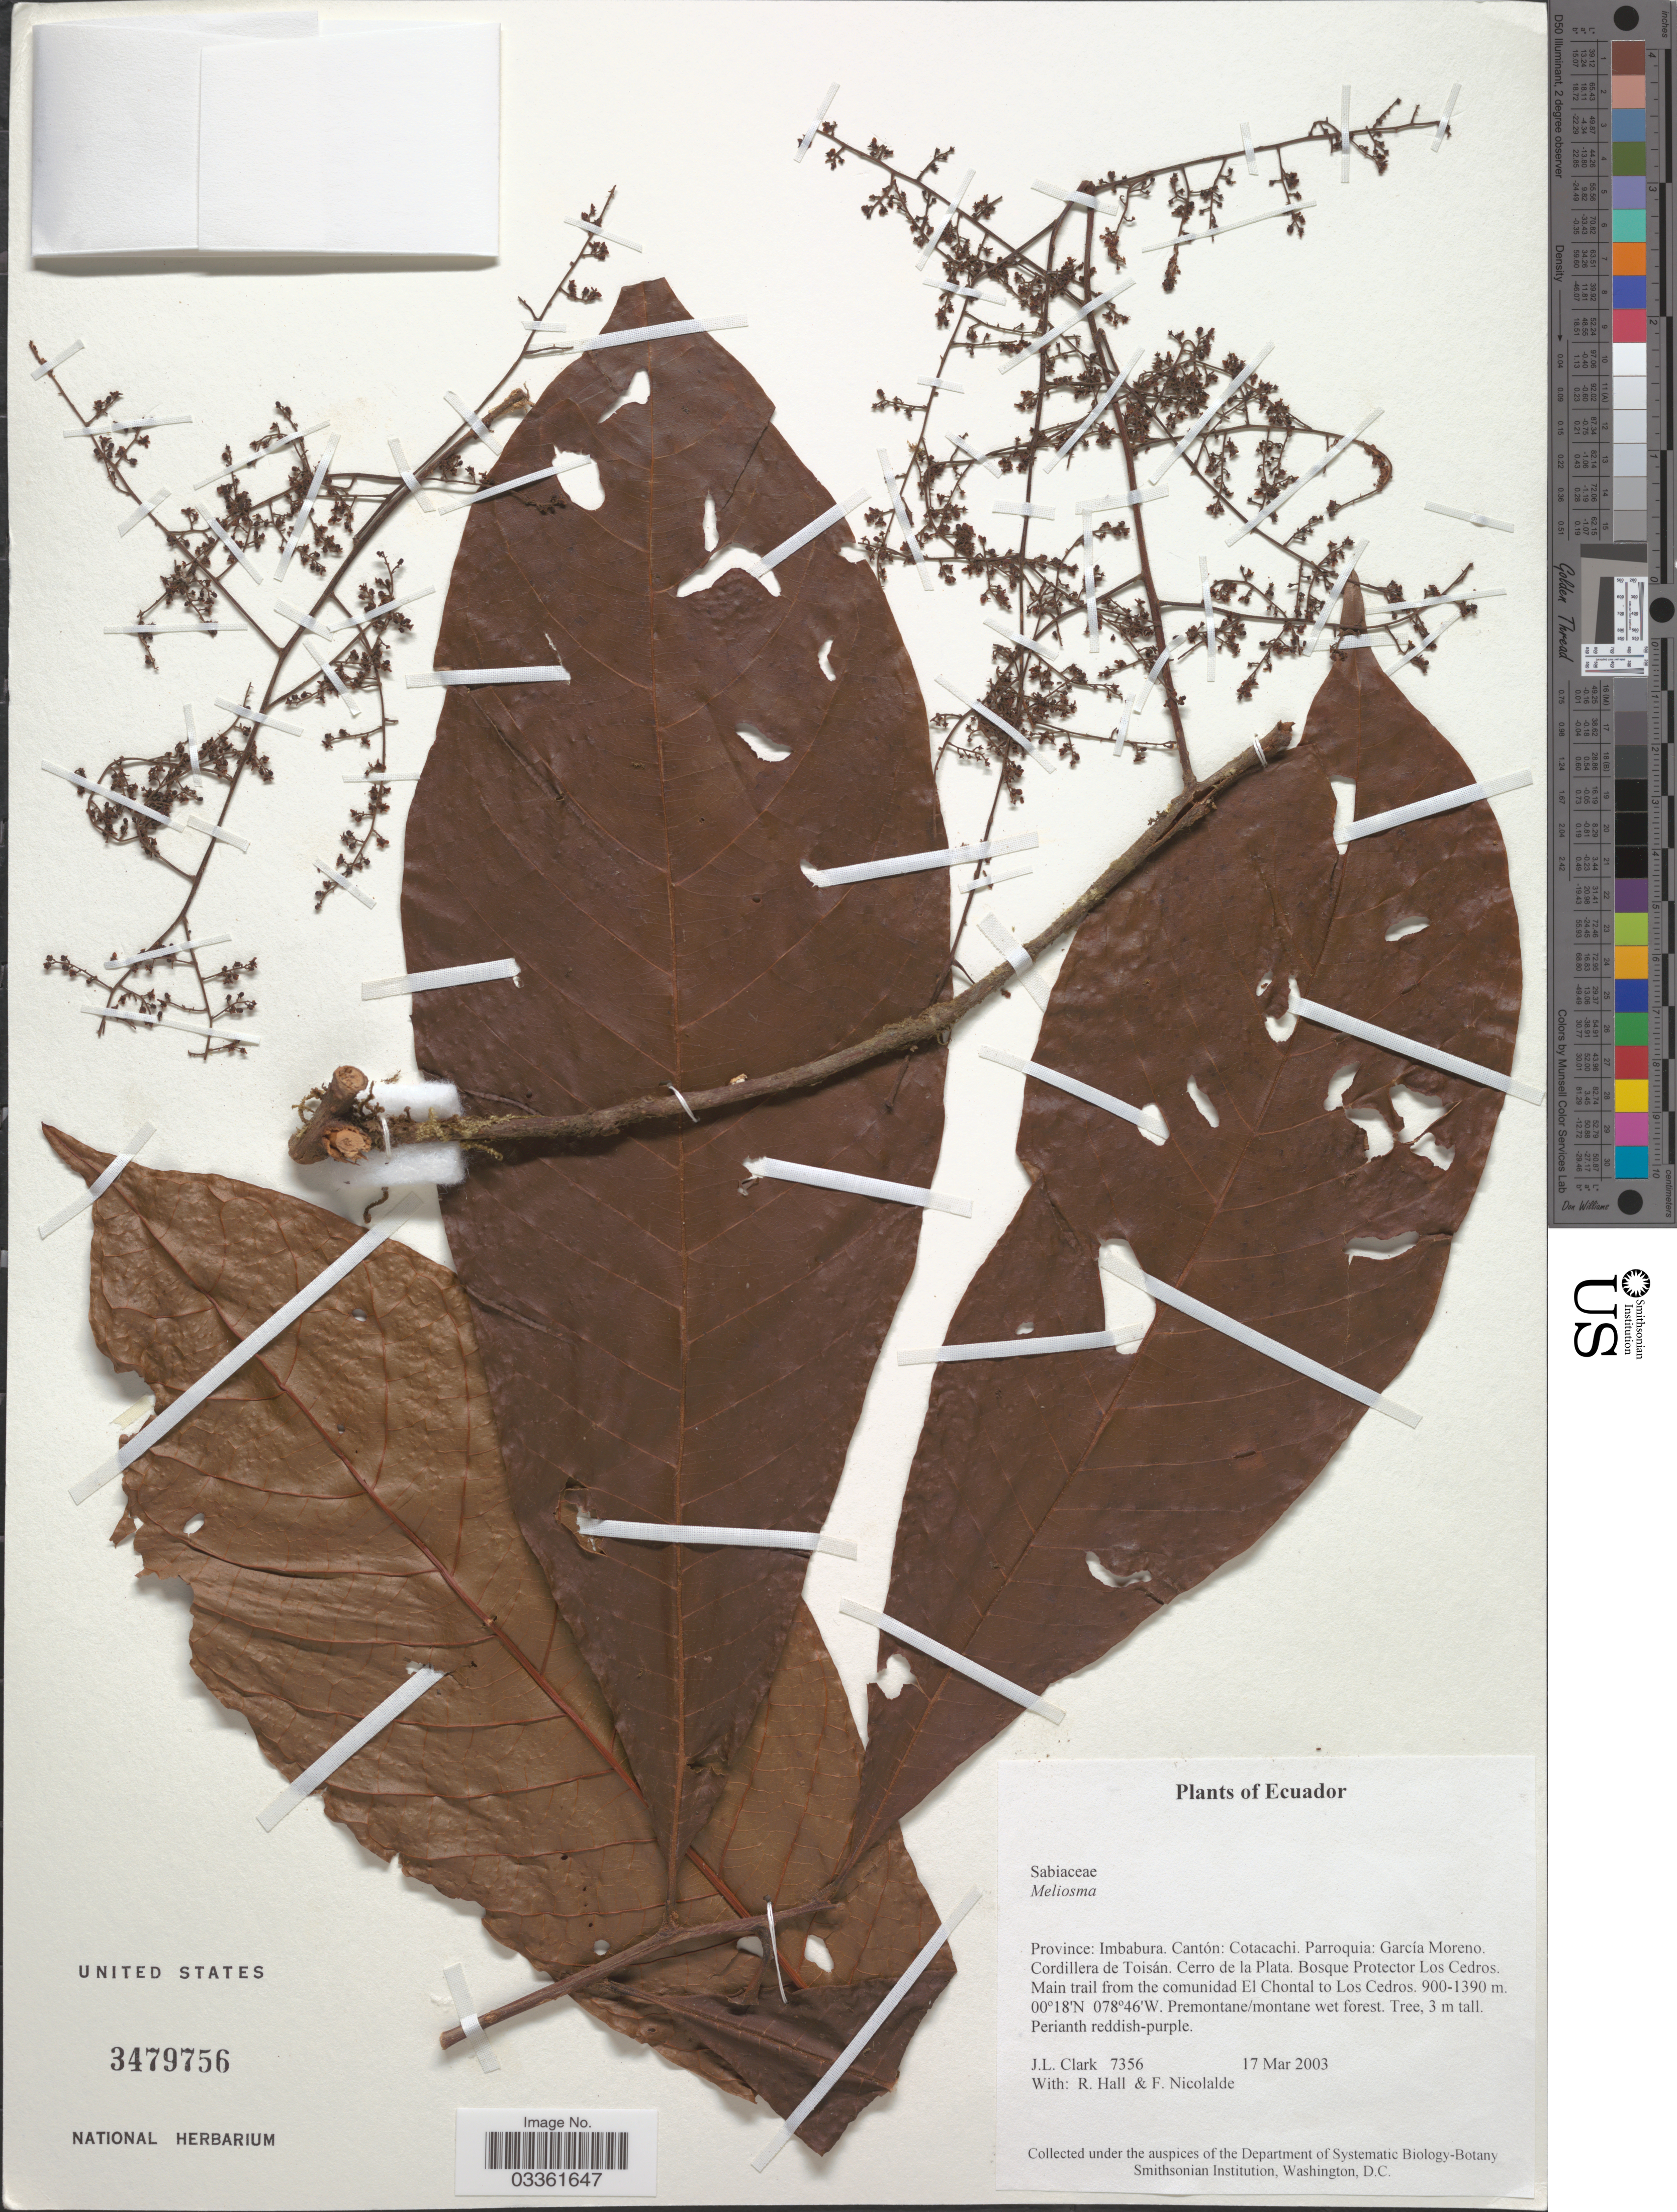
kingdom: Plantae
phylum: Tracheophyta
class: Magnoliopsida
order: Proteales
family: Sabiaceae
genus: Meliosma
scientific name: Meliosma sp.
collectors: J. L. Clark, R. Hall & F. Nicolalde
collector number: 7356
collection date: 2003-03-17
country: Ecuador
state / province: Imbabura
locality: Cantón: Cotacachi. Parroquia: García Moreno. Cordillera de Toisán. Cerro de la Plata. Bosque Protector Los Cedros. Main trail from the comunidad El Chontal to Los Cedros.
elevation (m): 900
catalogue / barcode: US 3479756